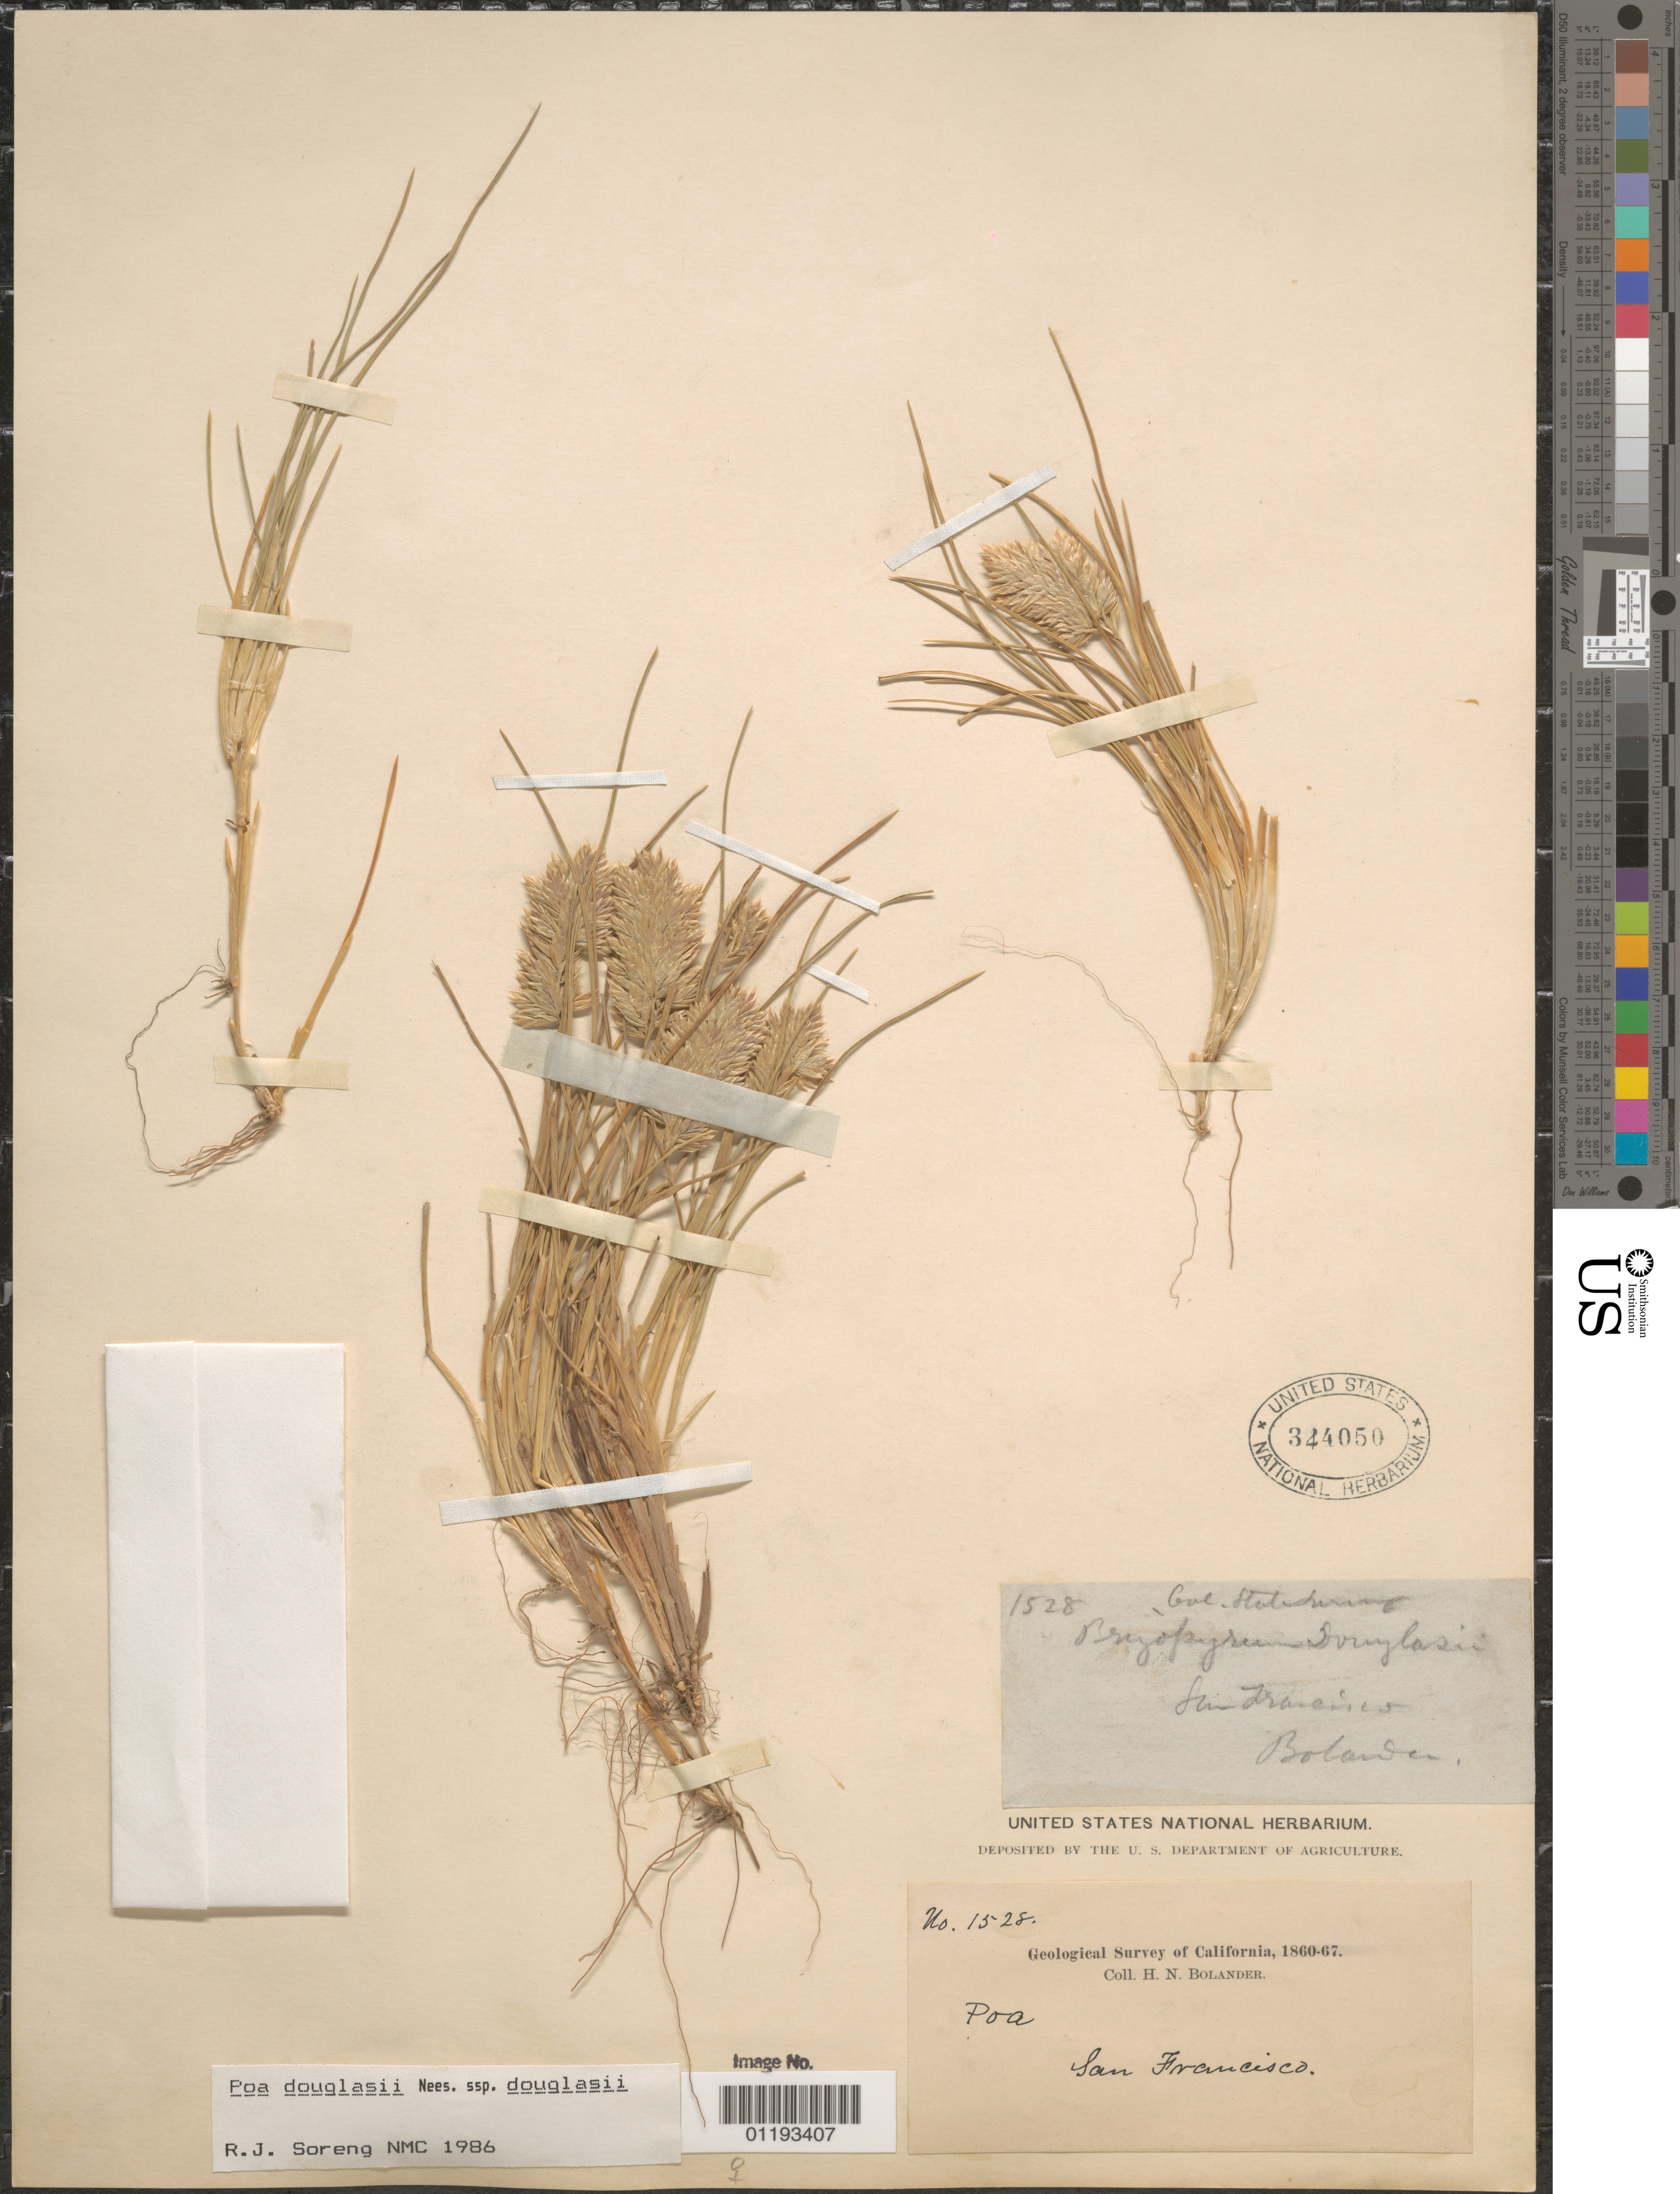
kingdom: Plantae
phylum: Tracheophyta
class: Liliopsida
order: Poales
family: Poaceae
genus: Poa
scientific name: Poa douglasii subsp. douglasii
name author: Nees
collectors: H. Bolander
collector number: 1528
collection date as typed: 1860 to -- --- 1867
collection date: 1860/1867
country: United States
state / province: California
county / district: San Francisco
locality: San Francisco.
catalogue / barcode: US 344050